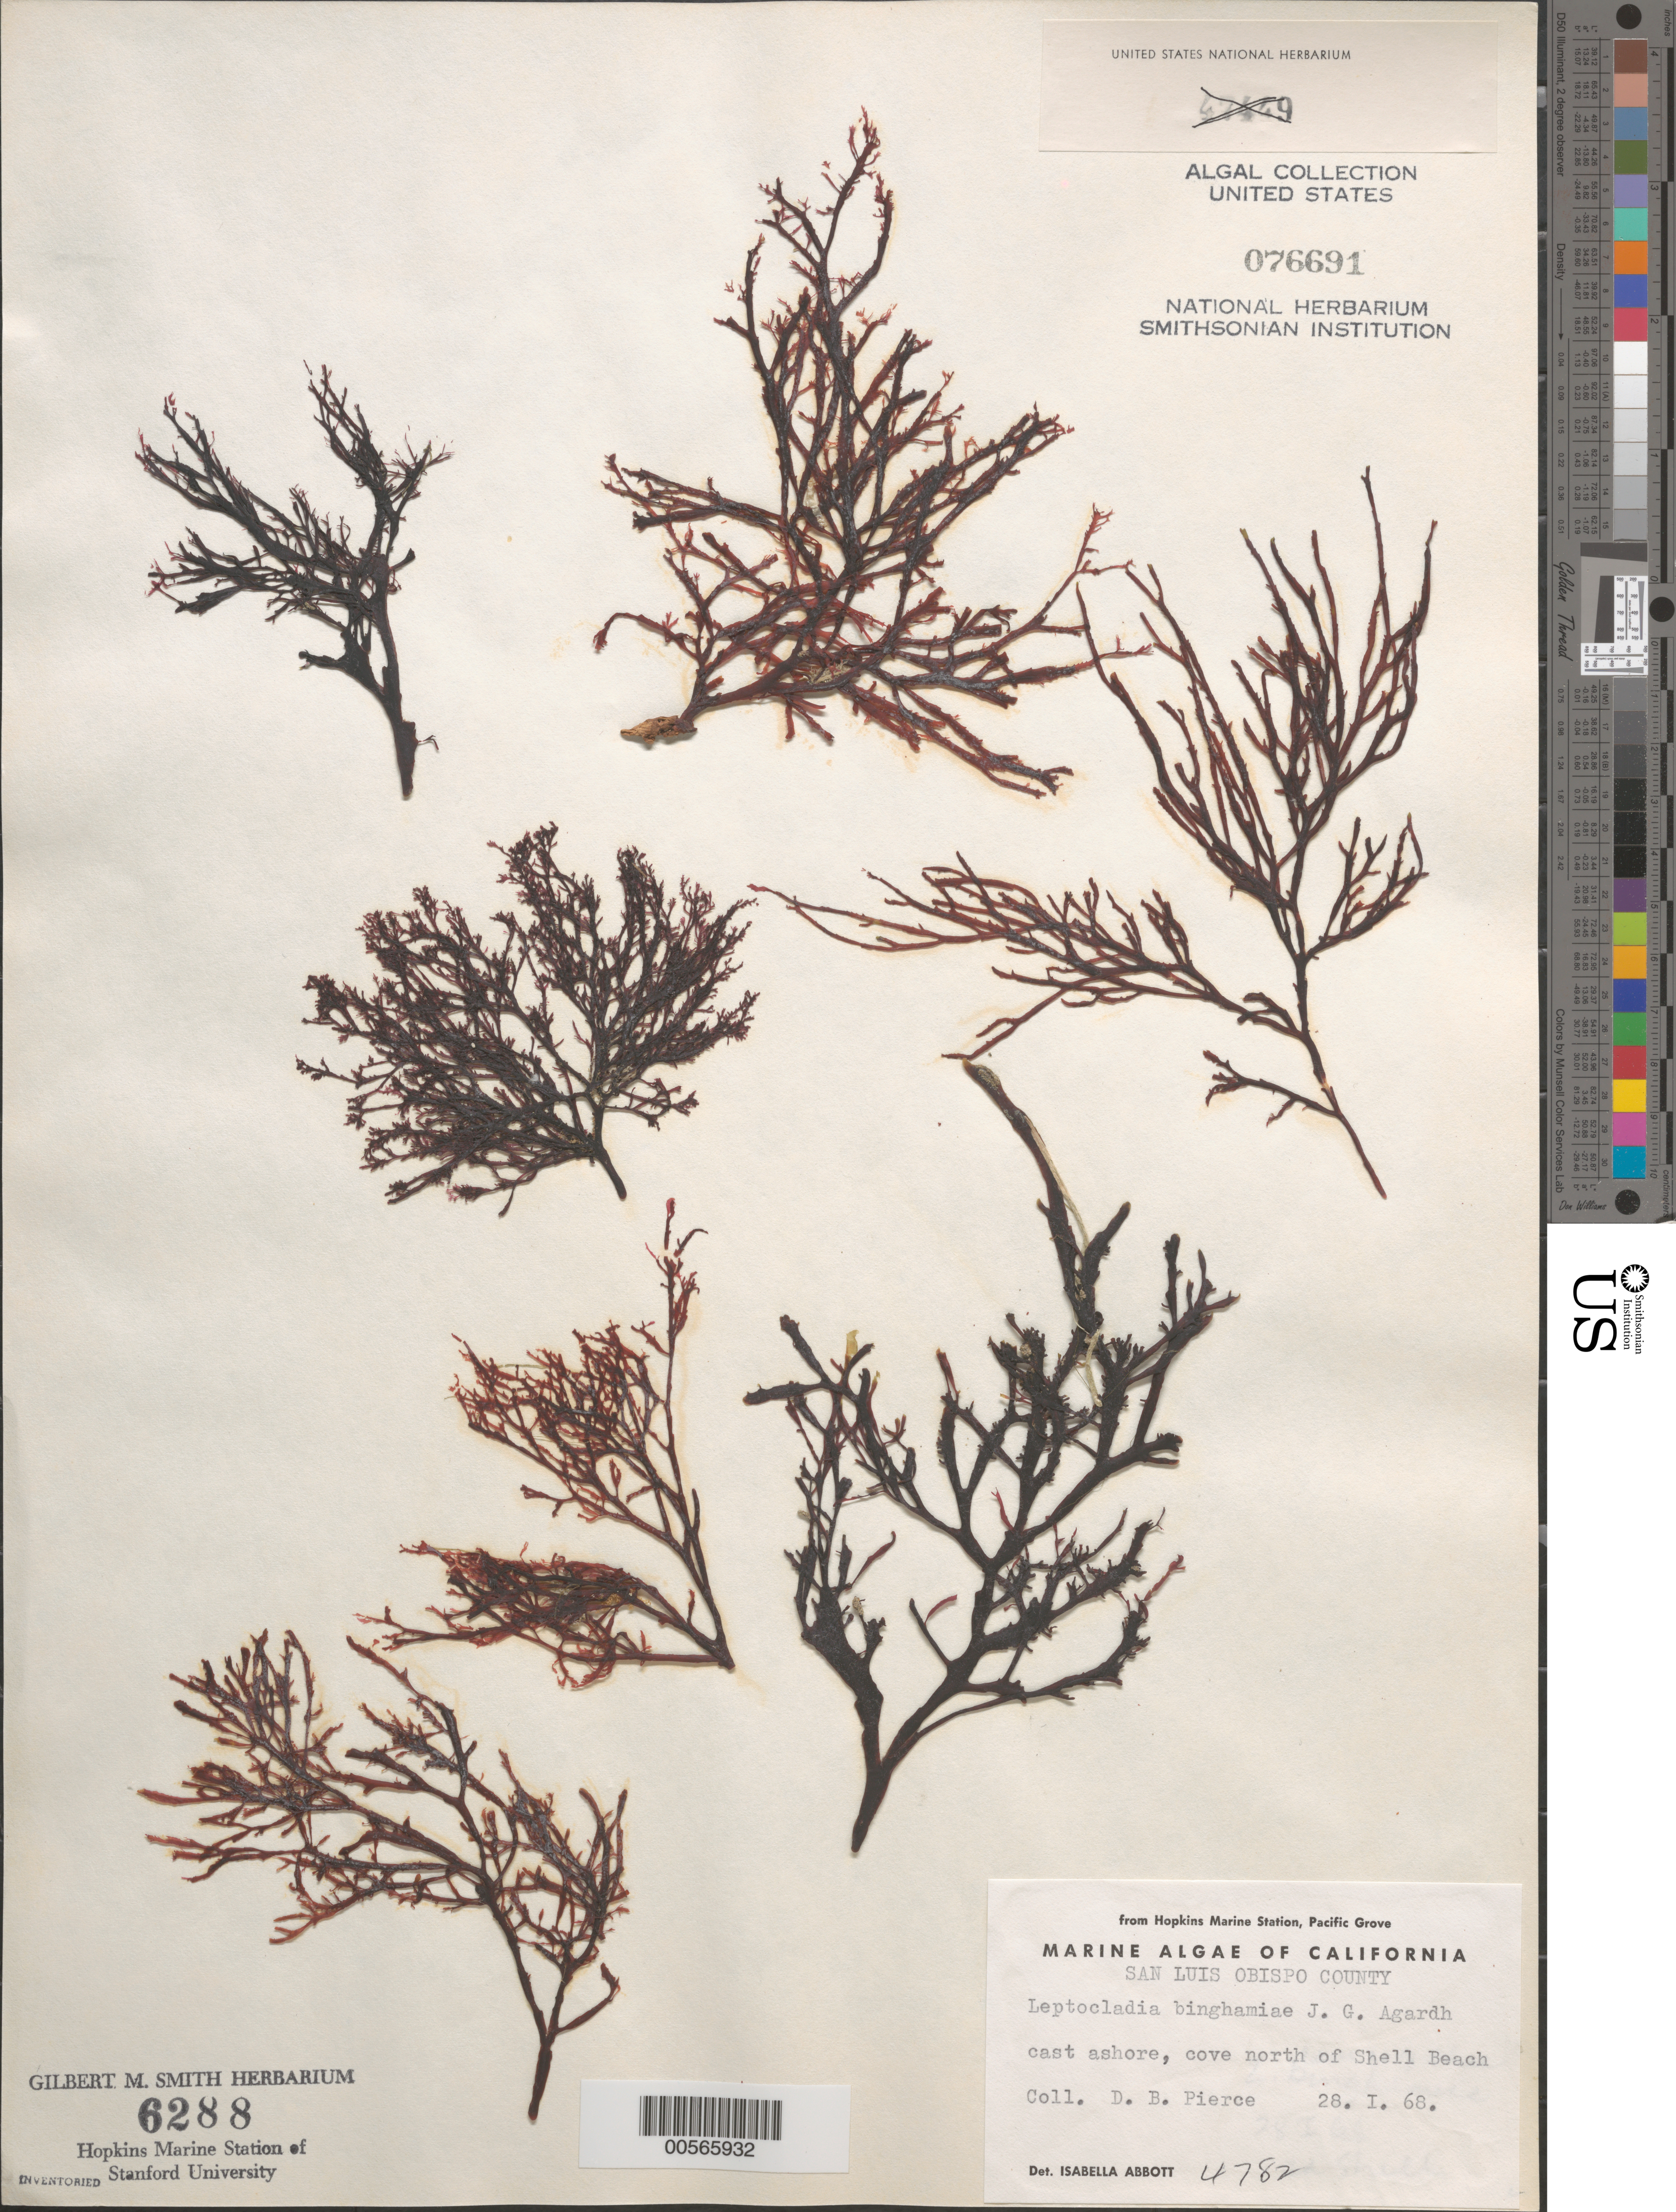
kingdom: Plantae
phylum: Rhodophyta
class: Florideophyceae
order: Gigartinales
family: Dumontiaceae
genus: Leptocladia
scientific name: Leptocladia binghamiae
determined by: Abbott, Isabella A.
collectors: D. Pierce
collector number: IAA 4782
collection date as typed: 28 Jan 1968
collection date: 1968-01-28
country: United States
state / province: California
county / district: San Luis Obispo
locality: Cove north of Shell Beach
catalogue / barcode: US 76691